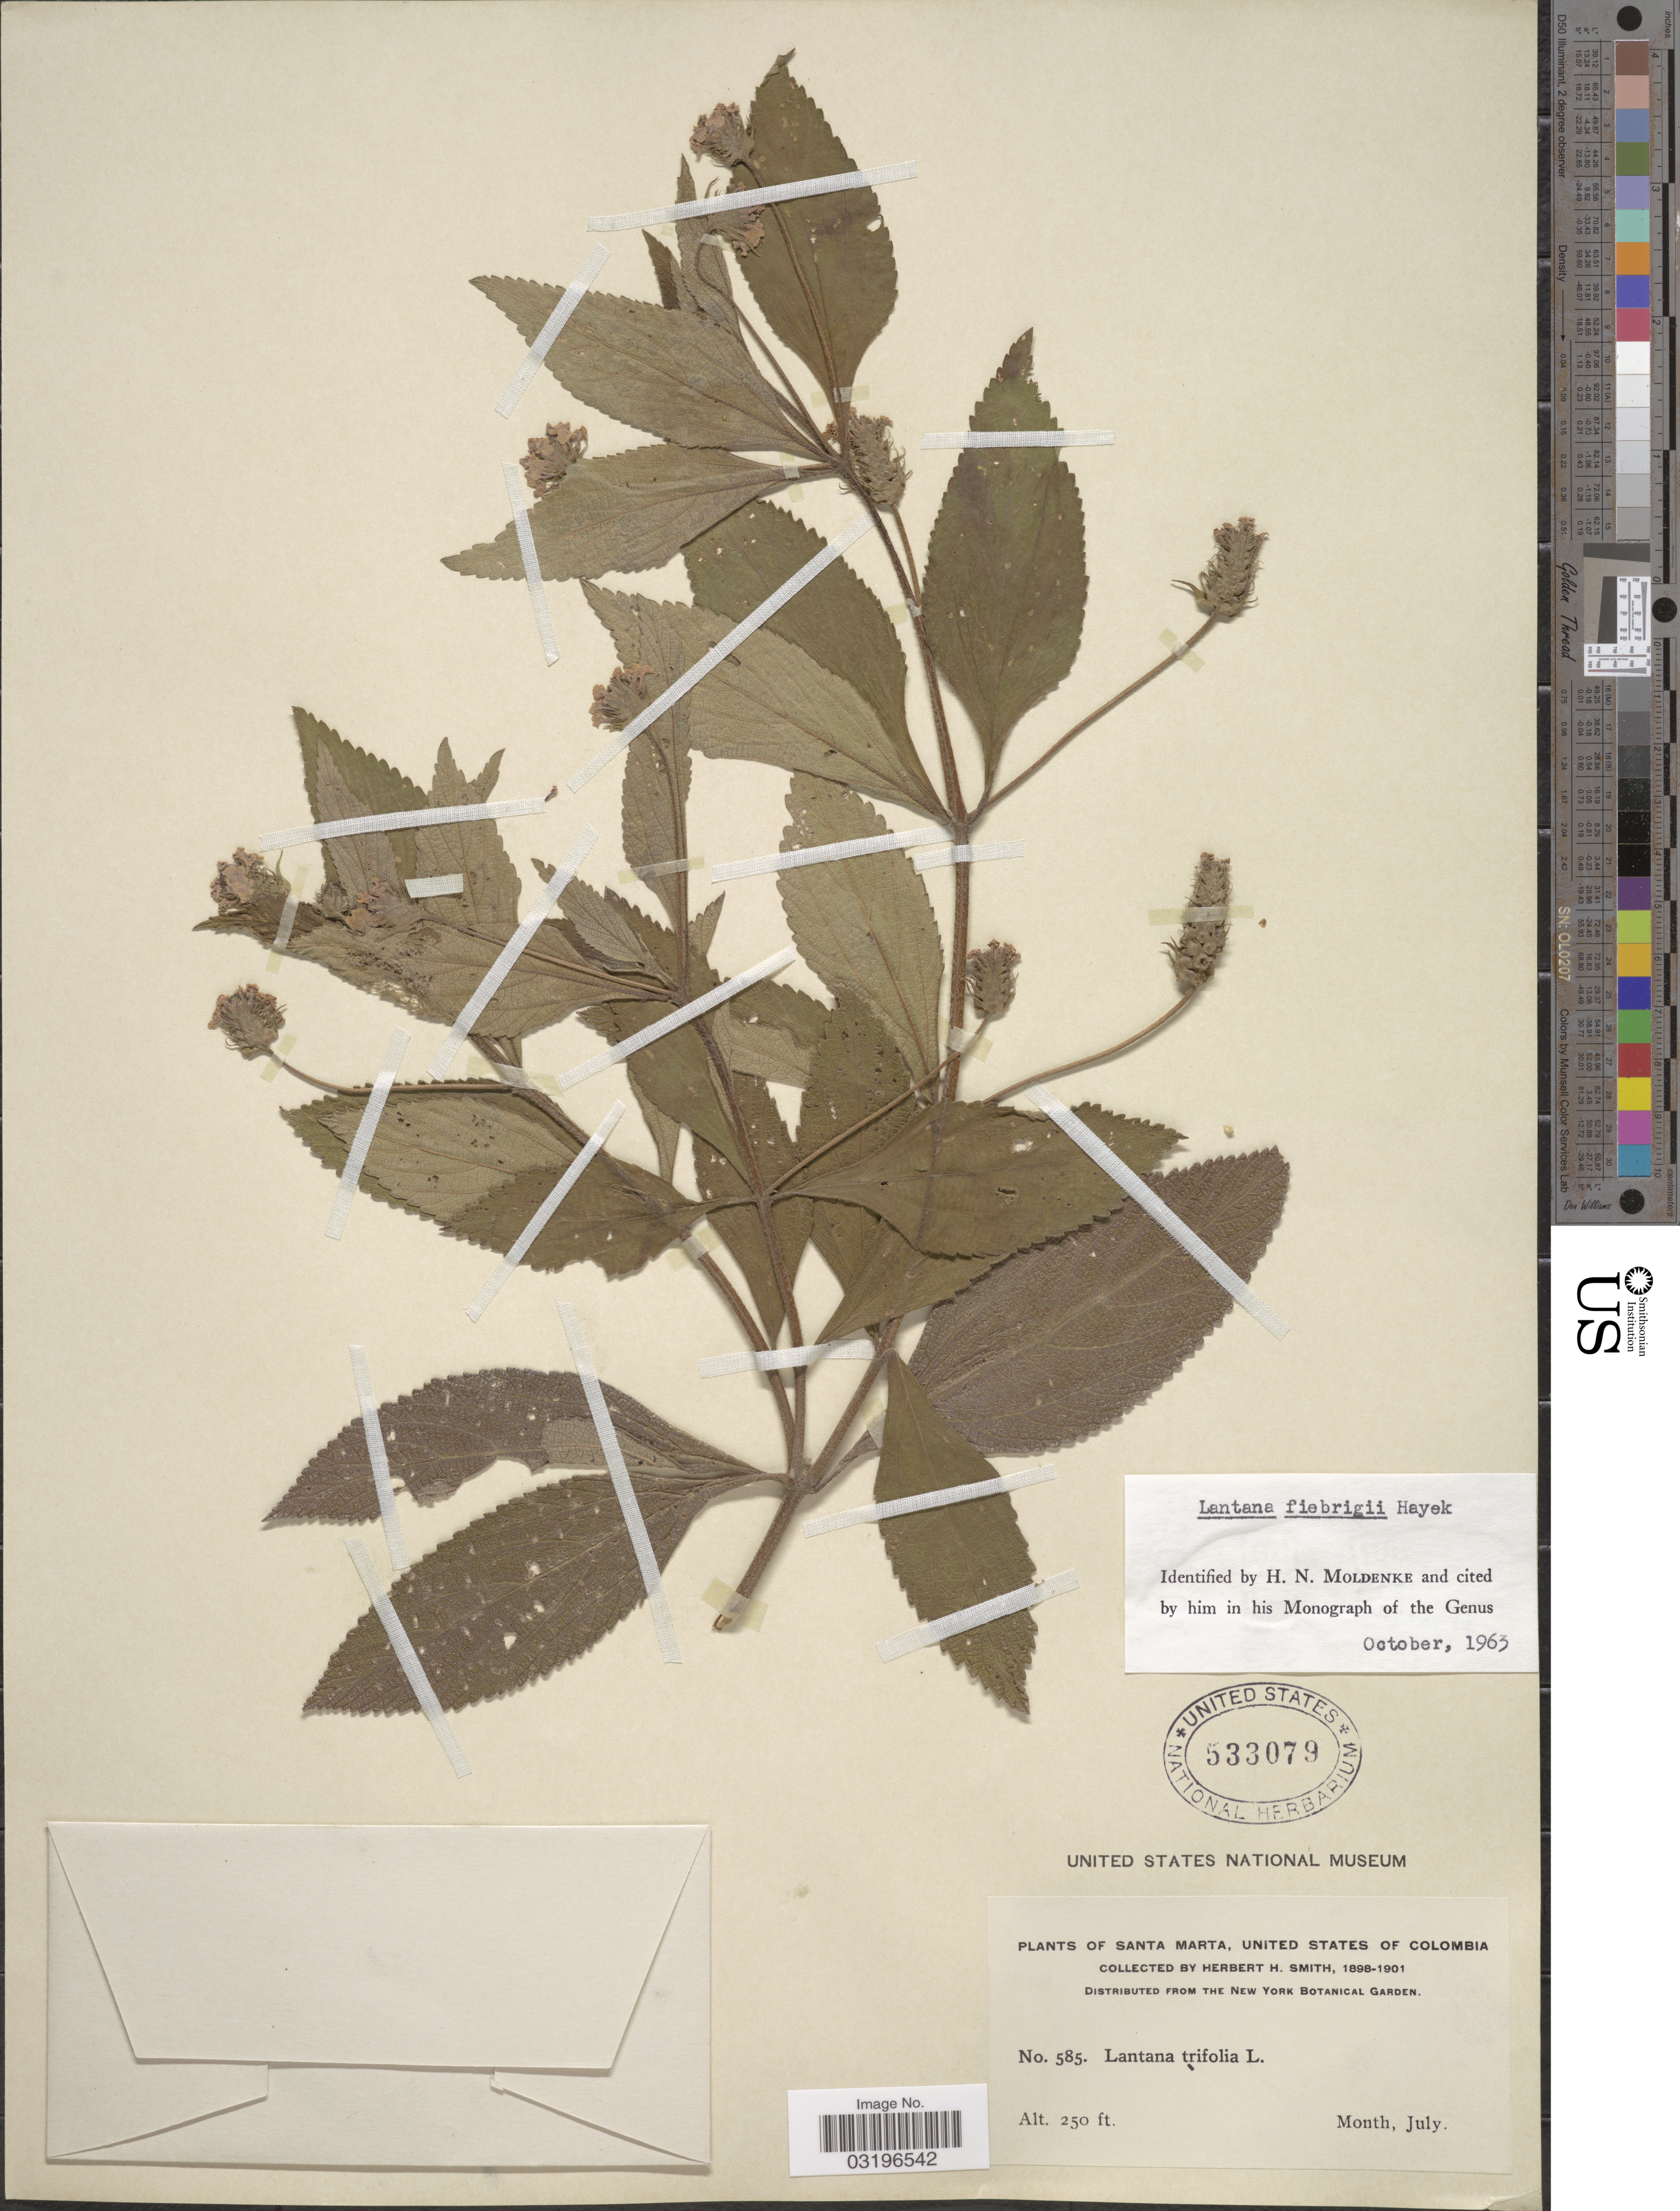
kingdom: Plantae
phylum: Tracheophyta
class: Magnoliopsida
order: Lamiales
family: Verbenaceae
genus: Lantana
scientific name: Lantana fiebrigii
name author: Hayek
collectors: Herbert H. Smith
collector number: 585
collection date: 1898-07/1901-07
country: Colombia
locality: Santa Marta, United States of Colombia.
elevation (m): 76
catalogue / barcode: US 533079